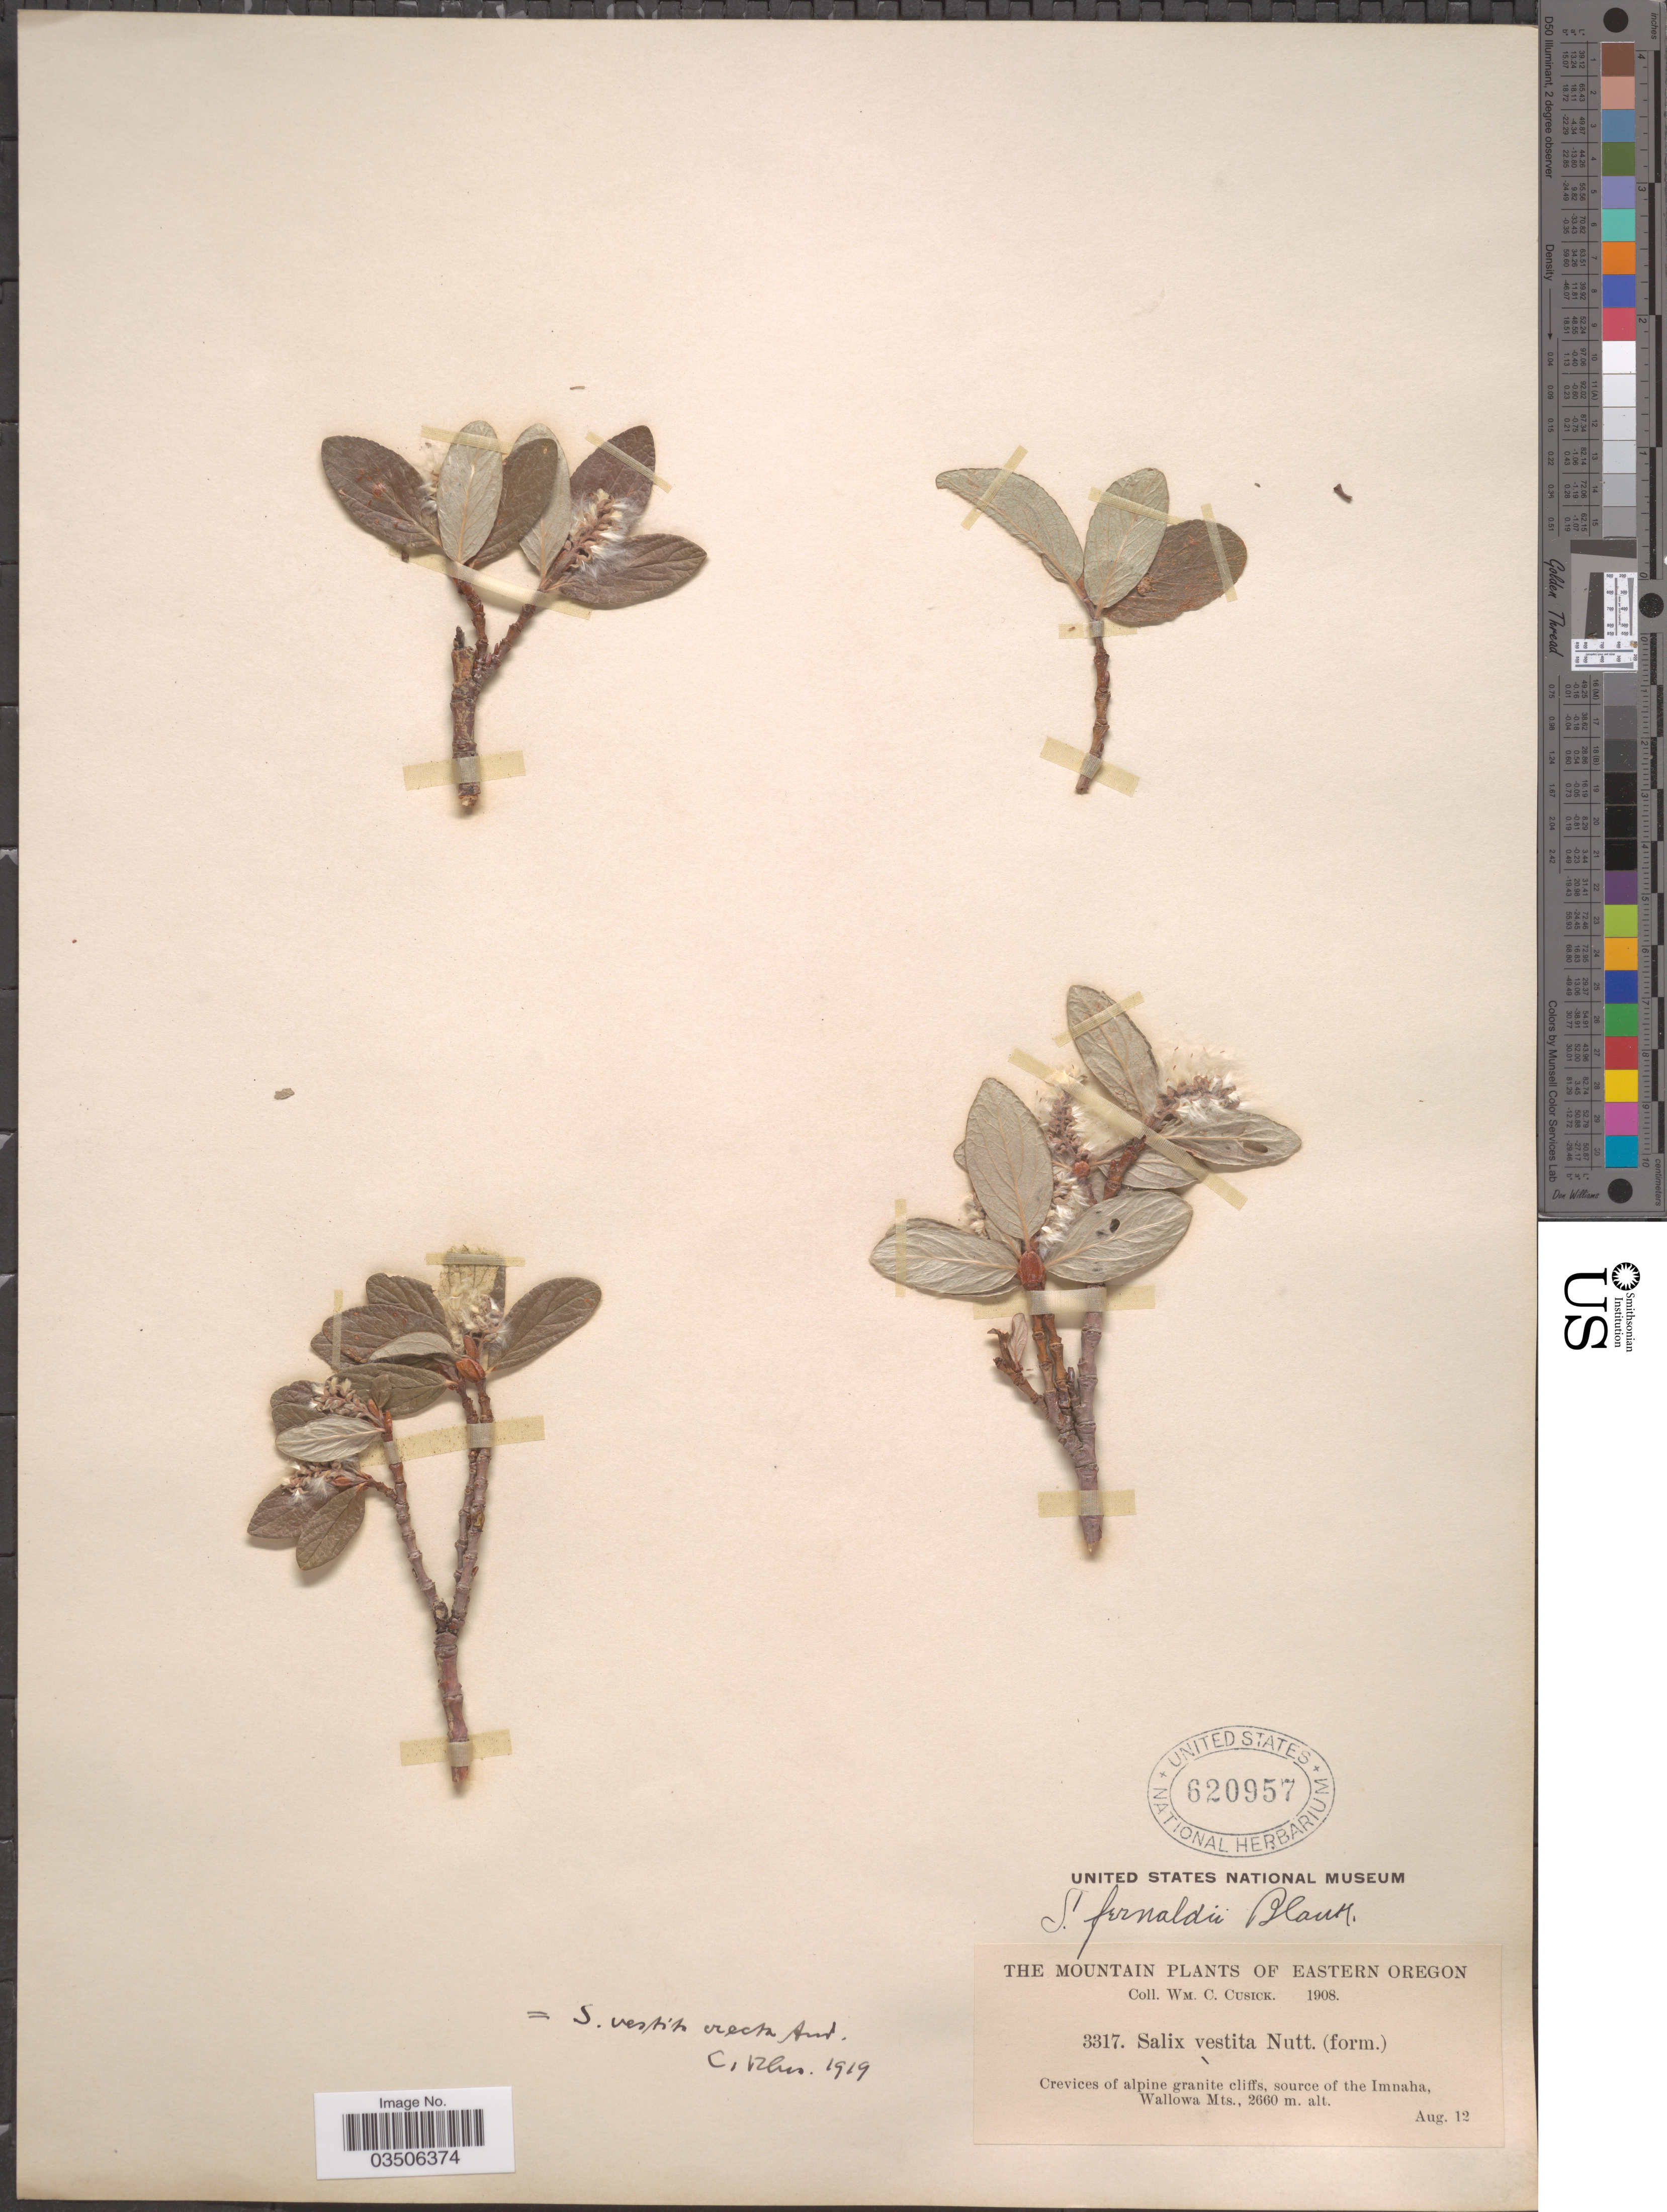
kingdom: Plantae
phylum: Tracheophyta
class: Magnoliopsida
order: Malpighiales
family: Salicaceae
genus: Salix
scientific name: Salix vestita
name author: Pursh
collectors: W. C. Cusick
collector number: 3317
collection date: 1908-08-12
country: United States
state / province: Oregon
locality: Eastern Oregon. Crevices of alpine granite cliffs, source of the Imnaha, Wallowa Mts.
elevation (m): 2660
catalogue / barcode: US 620957